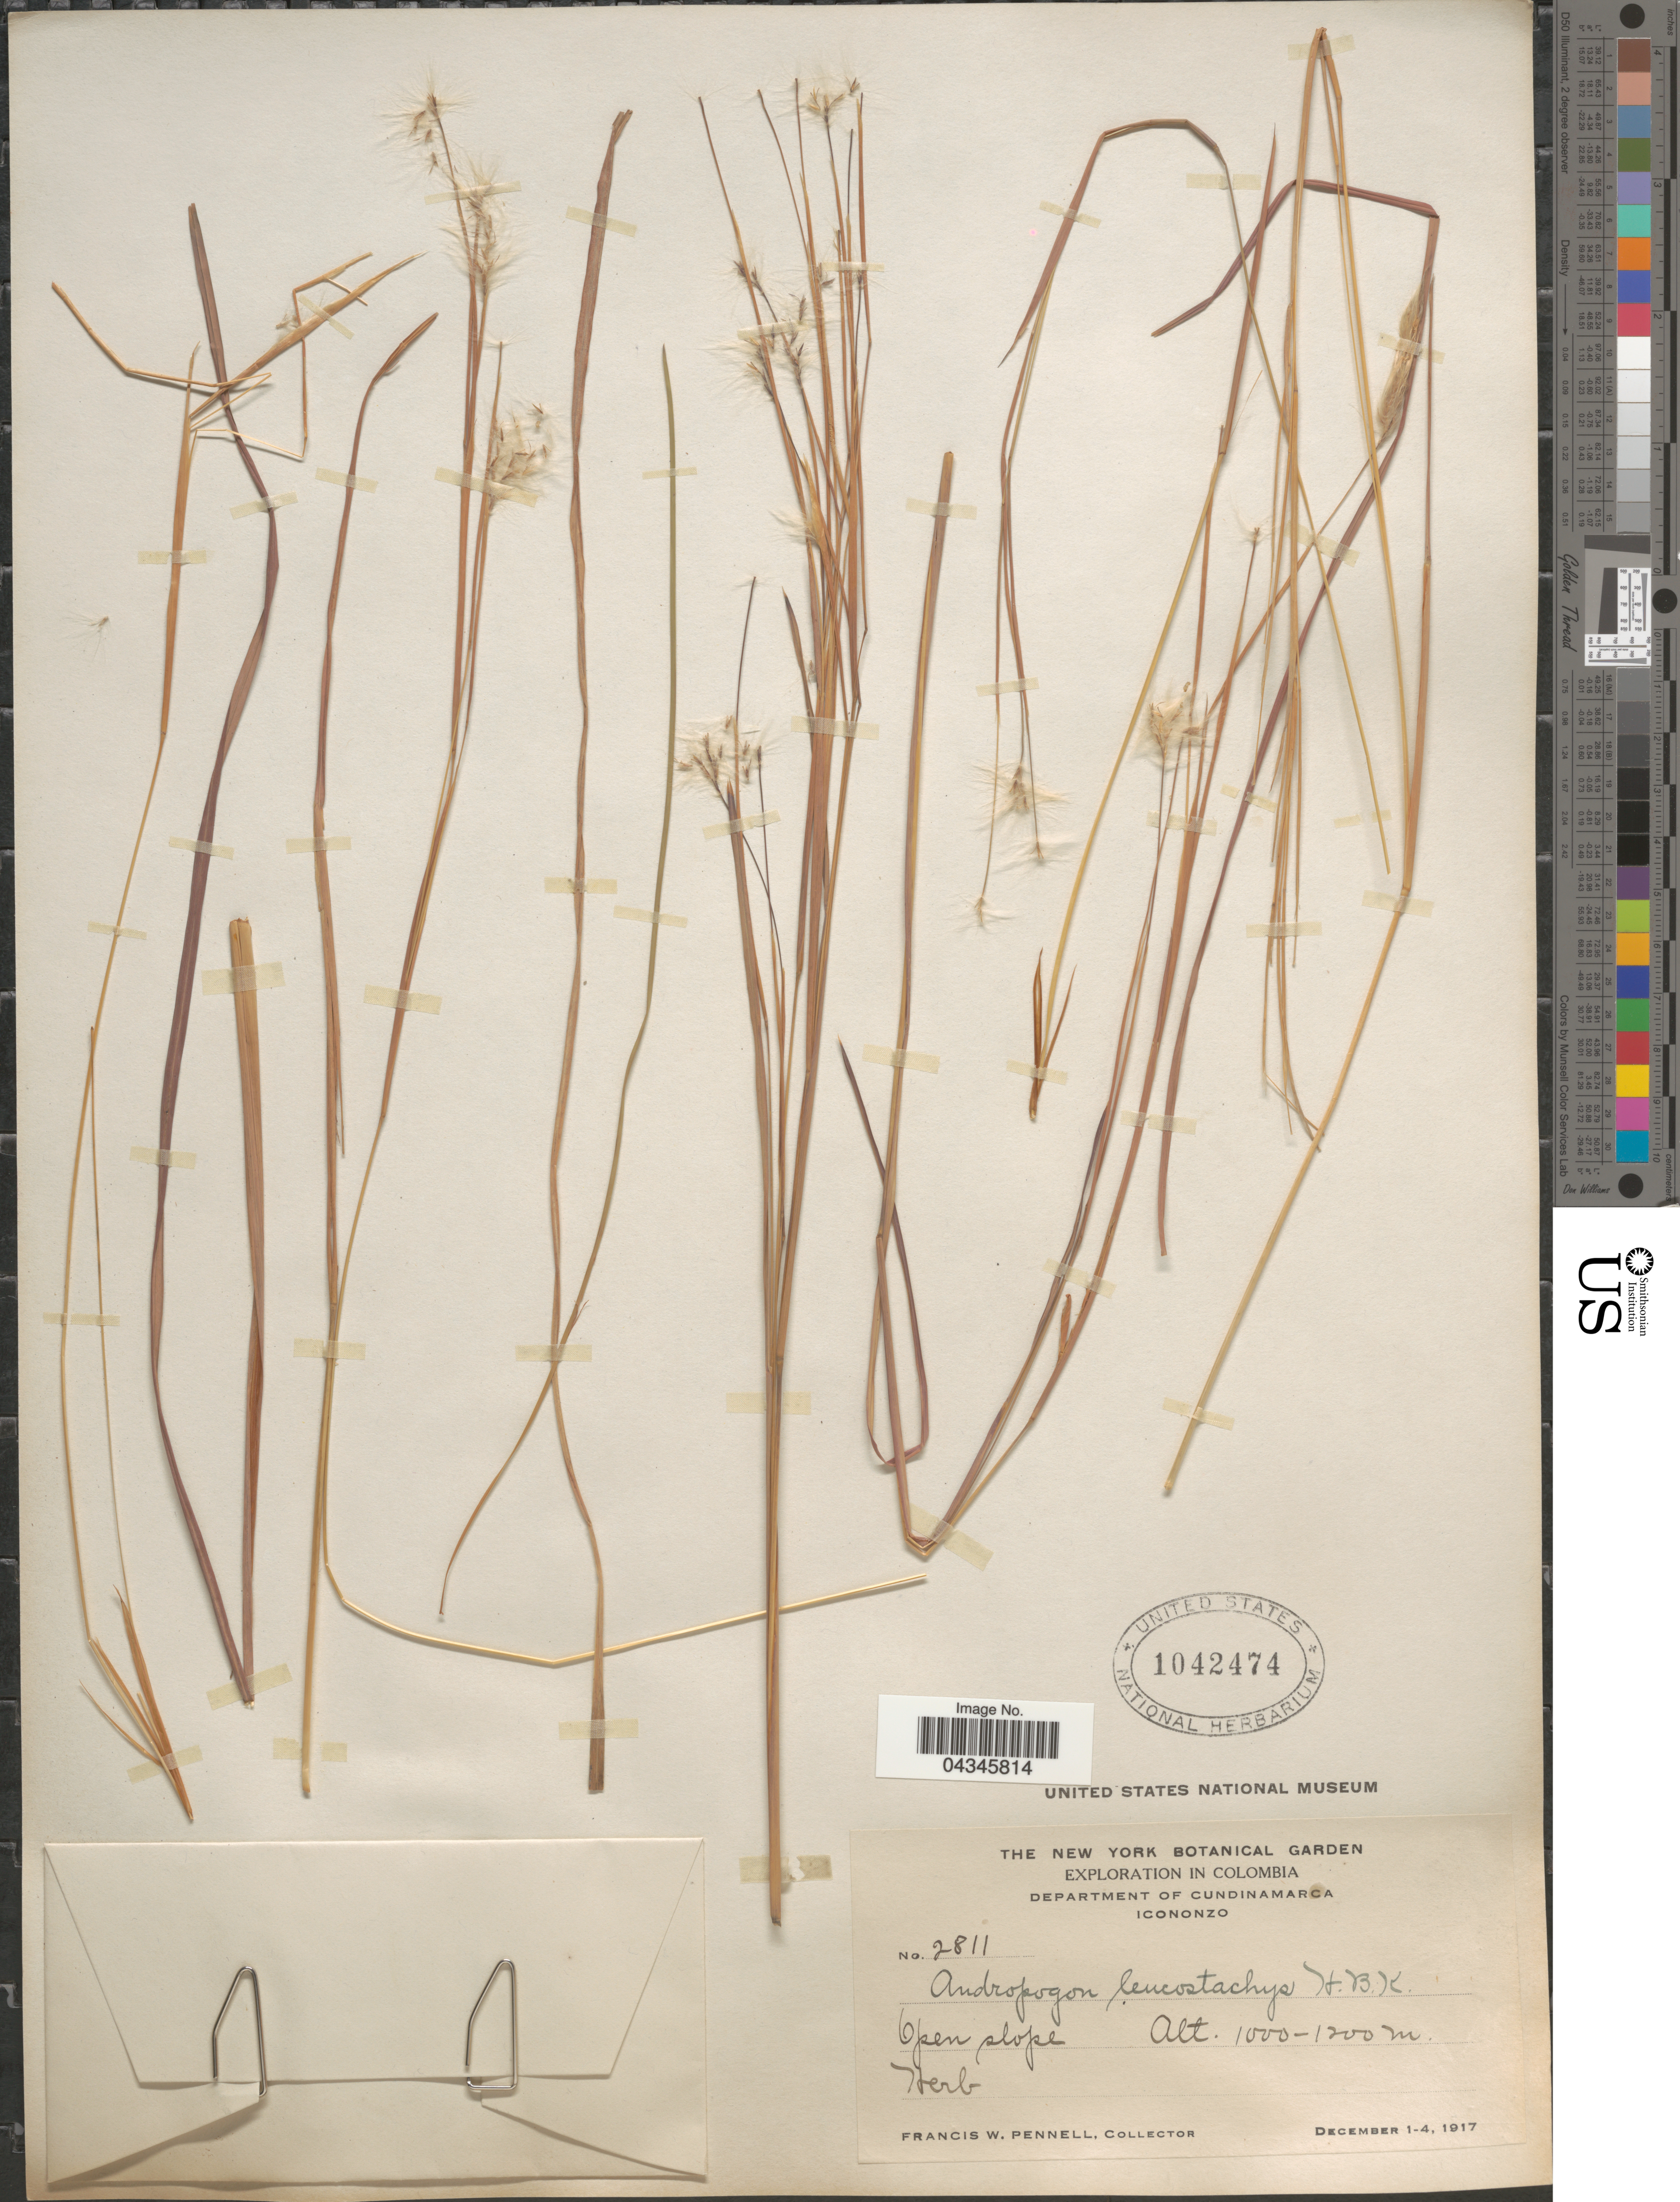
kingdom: Plantae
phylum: Tracheophyta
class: Liliopsida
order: Poales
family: Poaceae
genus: Andropogon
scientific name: Andropogon leucostachyus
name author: Kunth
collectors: F. W. Pennell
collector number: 2811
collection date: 1917-12-01/1917-12-04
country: Colombia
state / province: Cundinamarca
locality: Exploration in Colombia. Department of Cundinamarca. Icononzo. Open slope.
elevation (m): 1000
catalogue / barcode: US 1042474